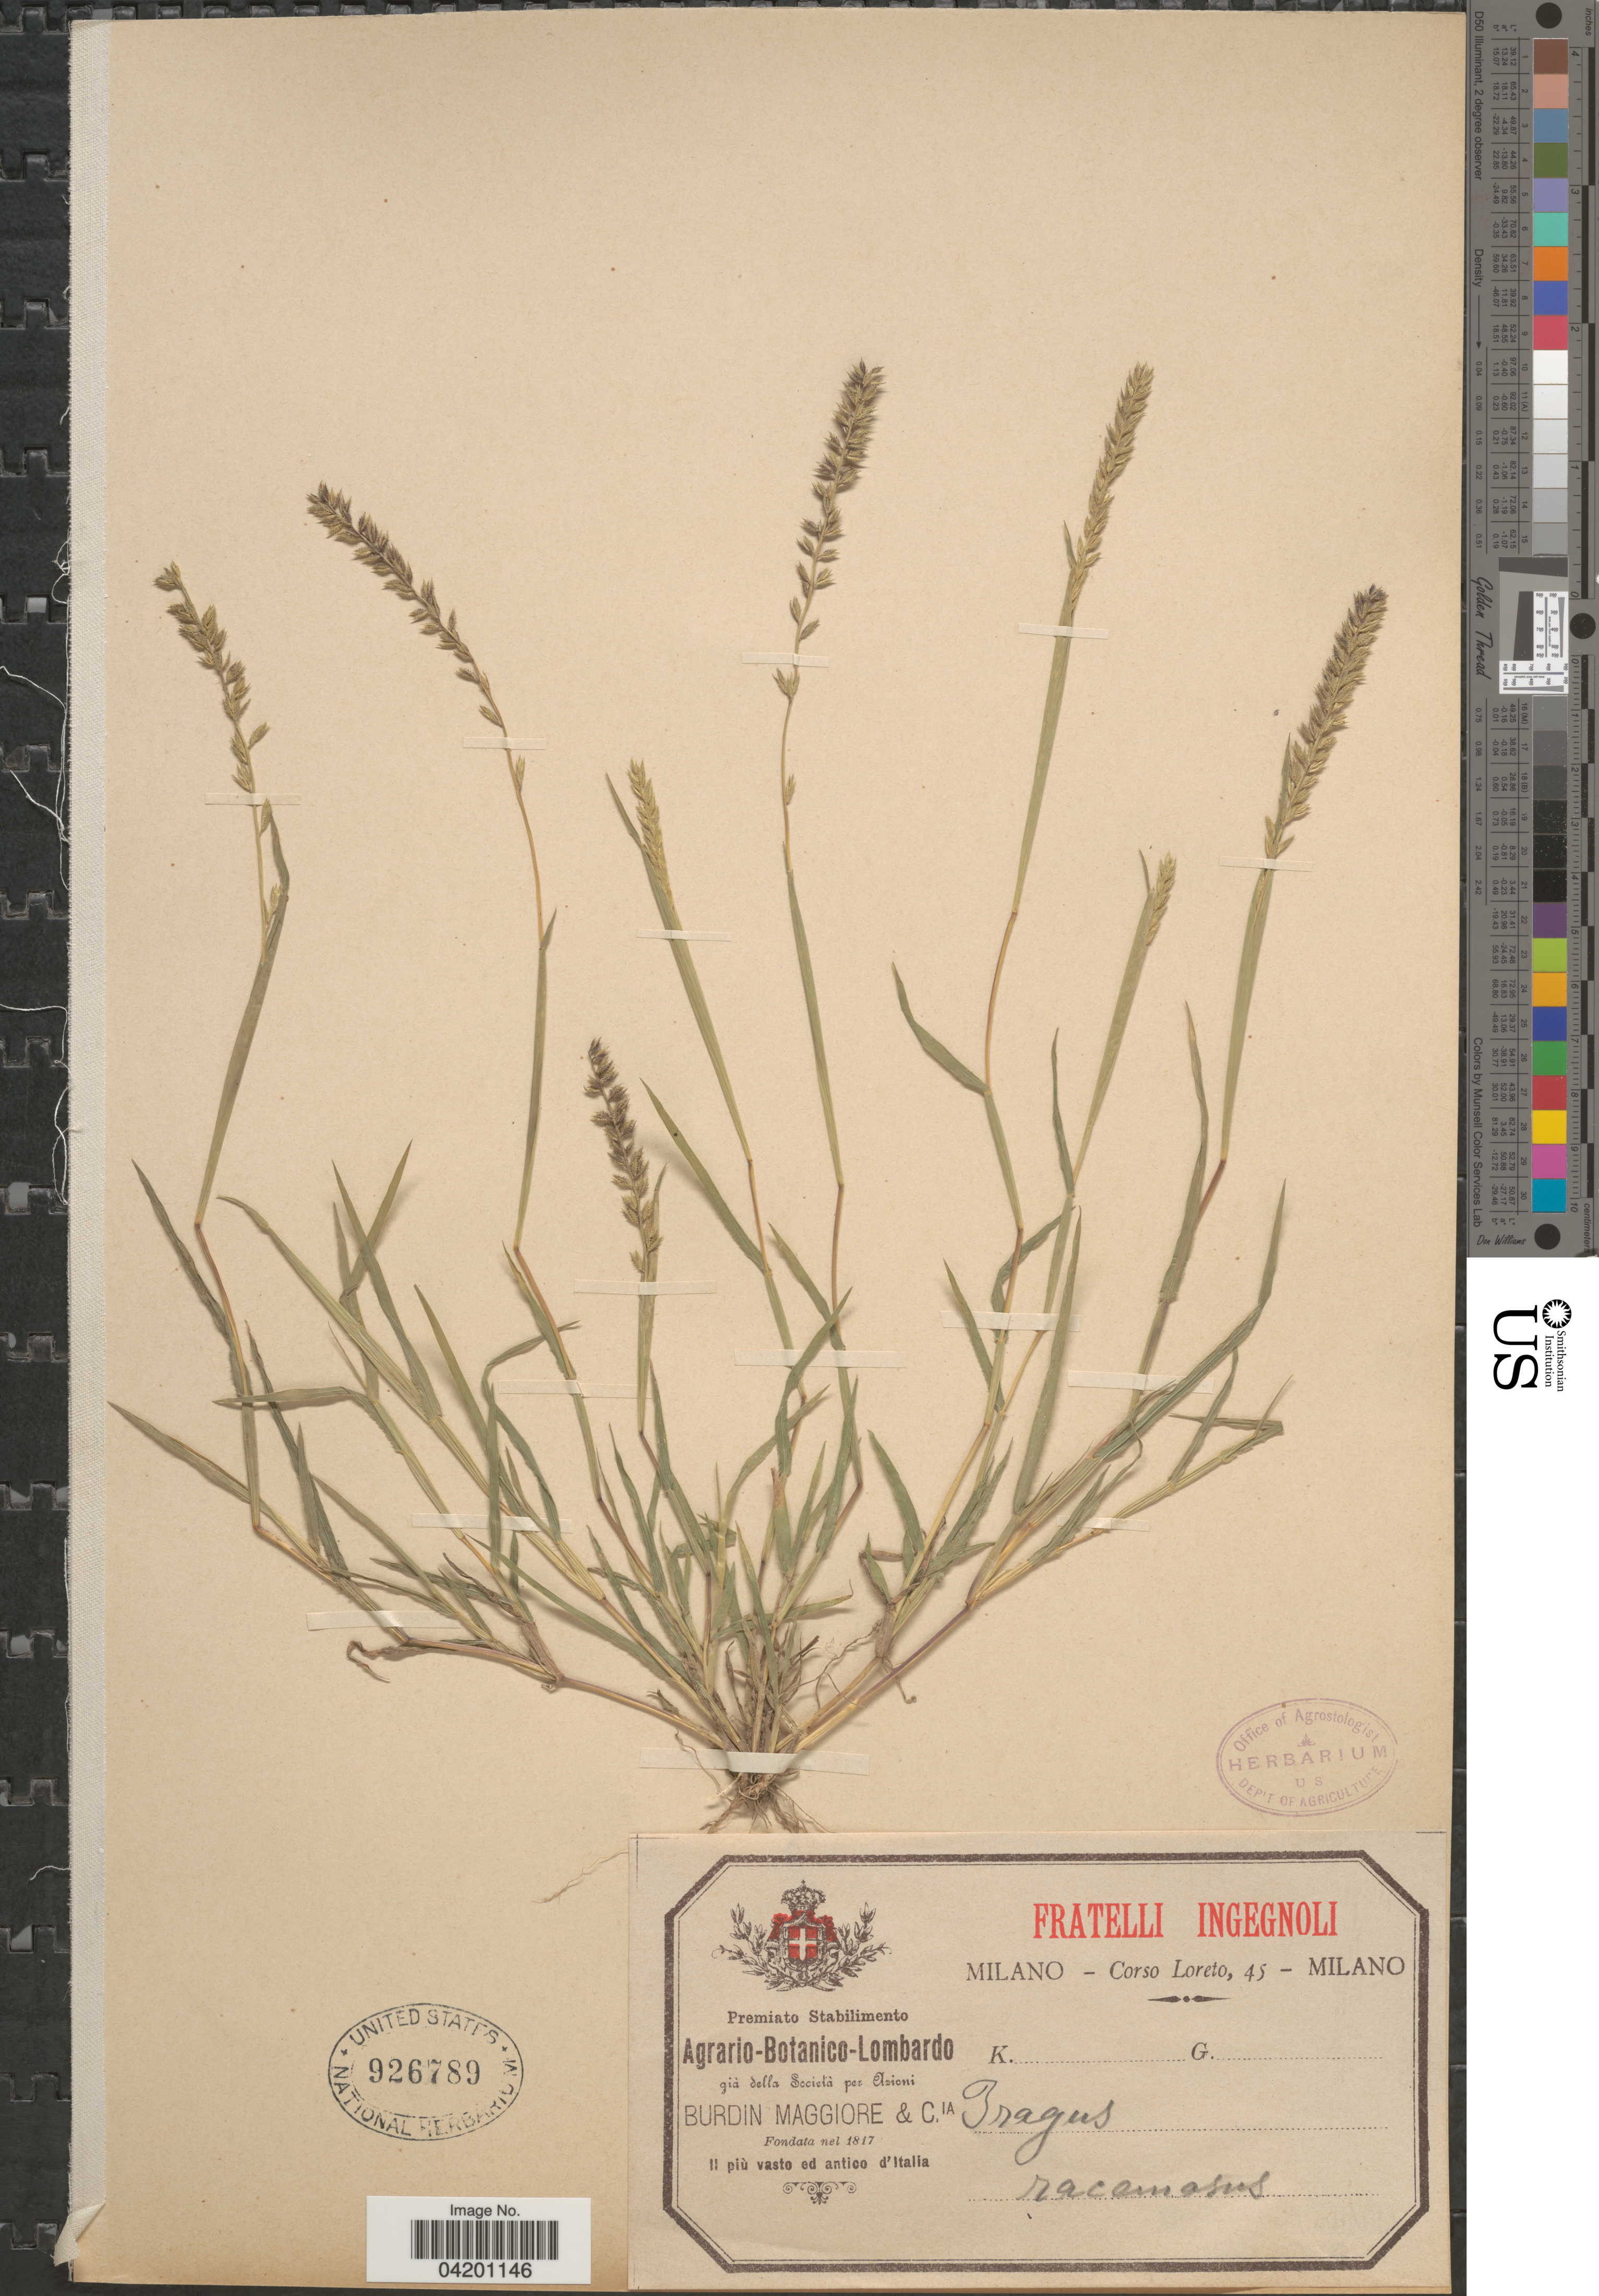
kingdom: Plantae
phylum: Tracheophyta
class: Liliopsida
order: Poales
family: Poaceae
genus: Tragus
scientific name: Tragus racemosus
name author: (L.) All.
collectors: Loreto, C.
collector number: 45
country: Italy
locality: Il più vasto ed antico d'Italia.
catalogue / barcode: US 926789